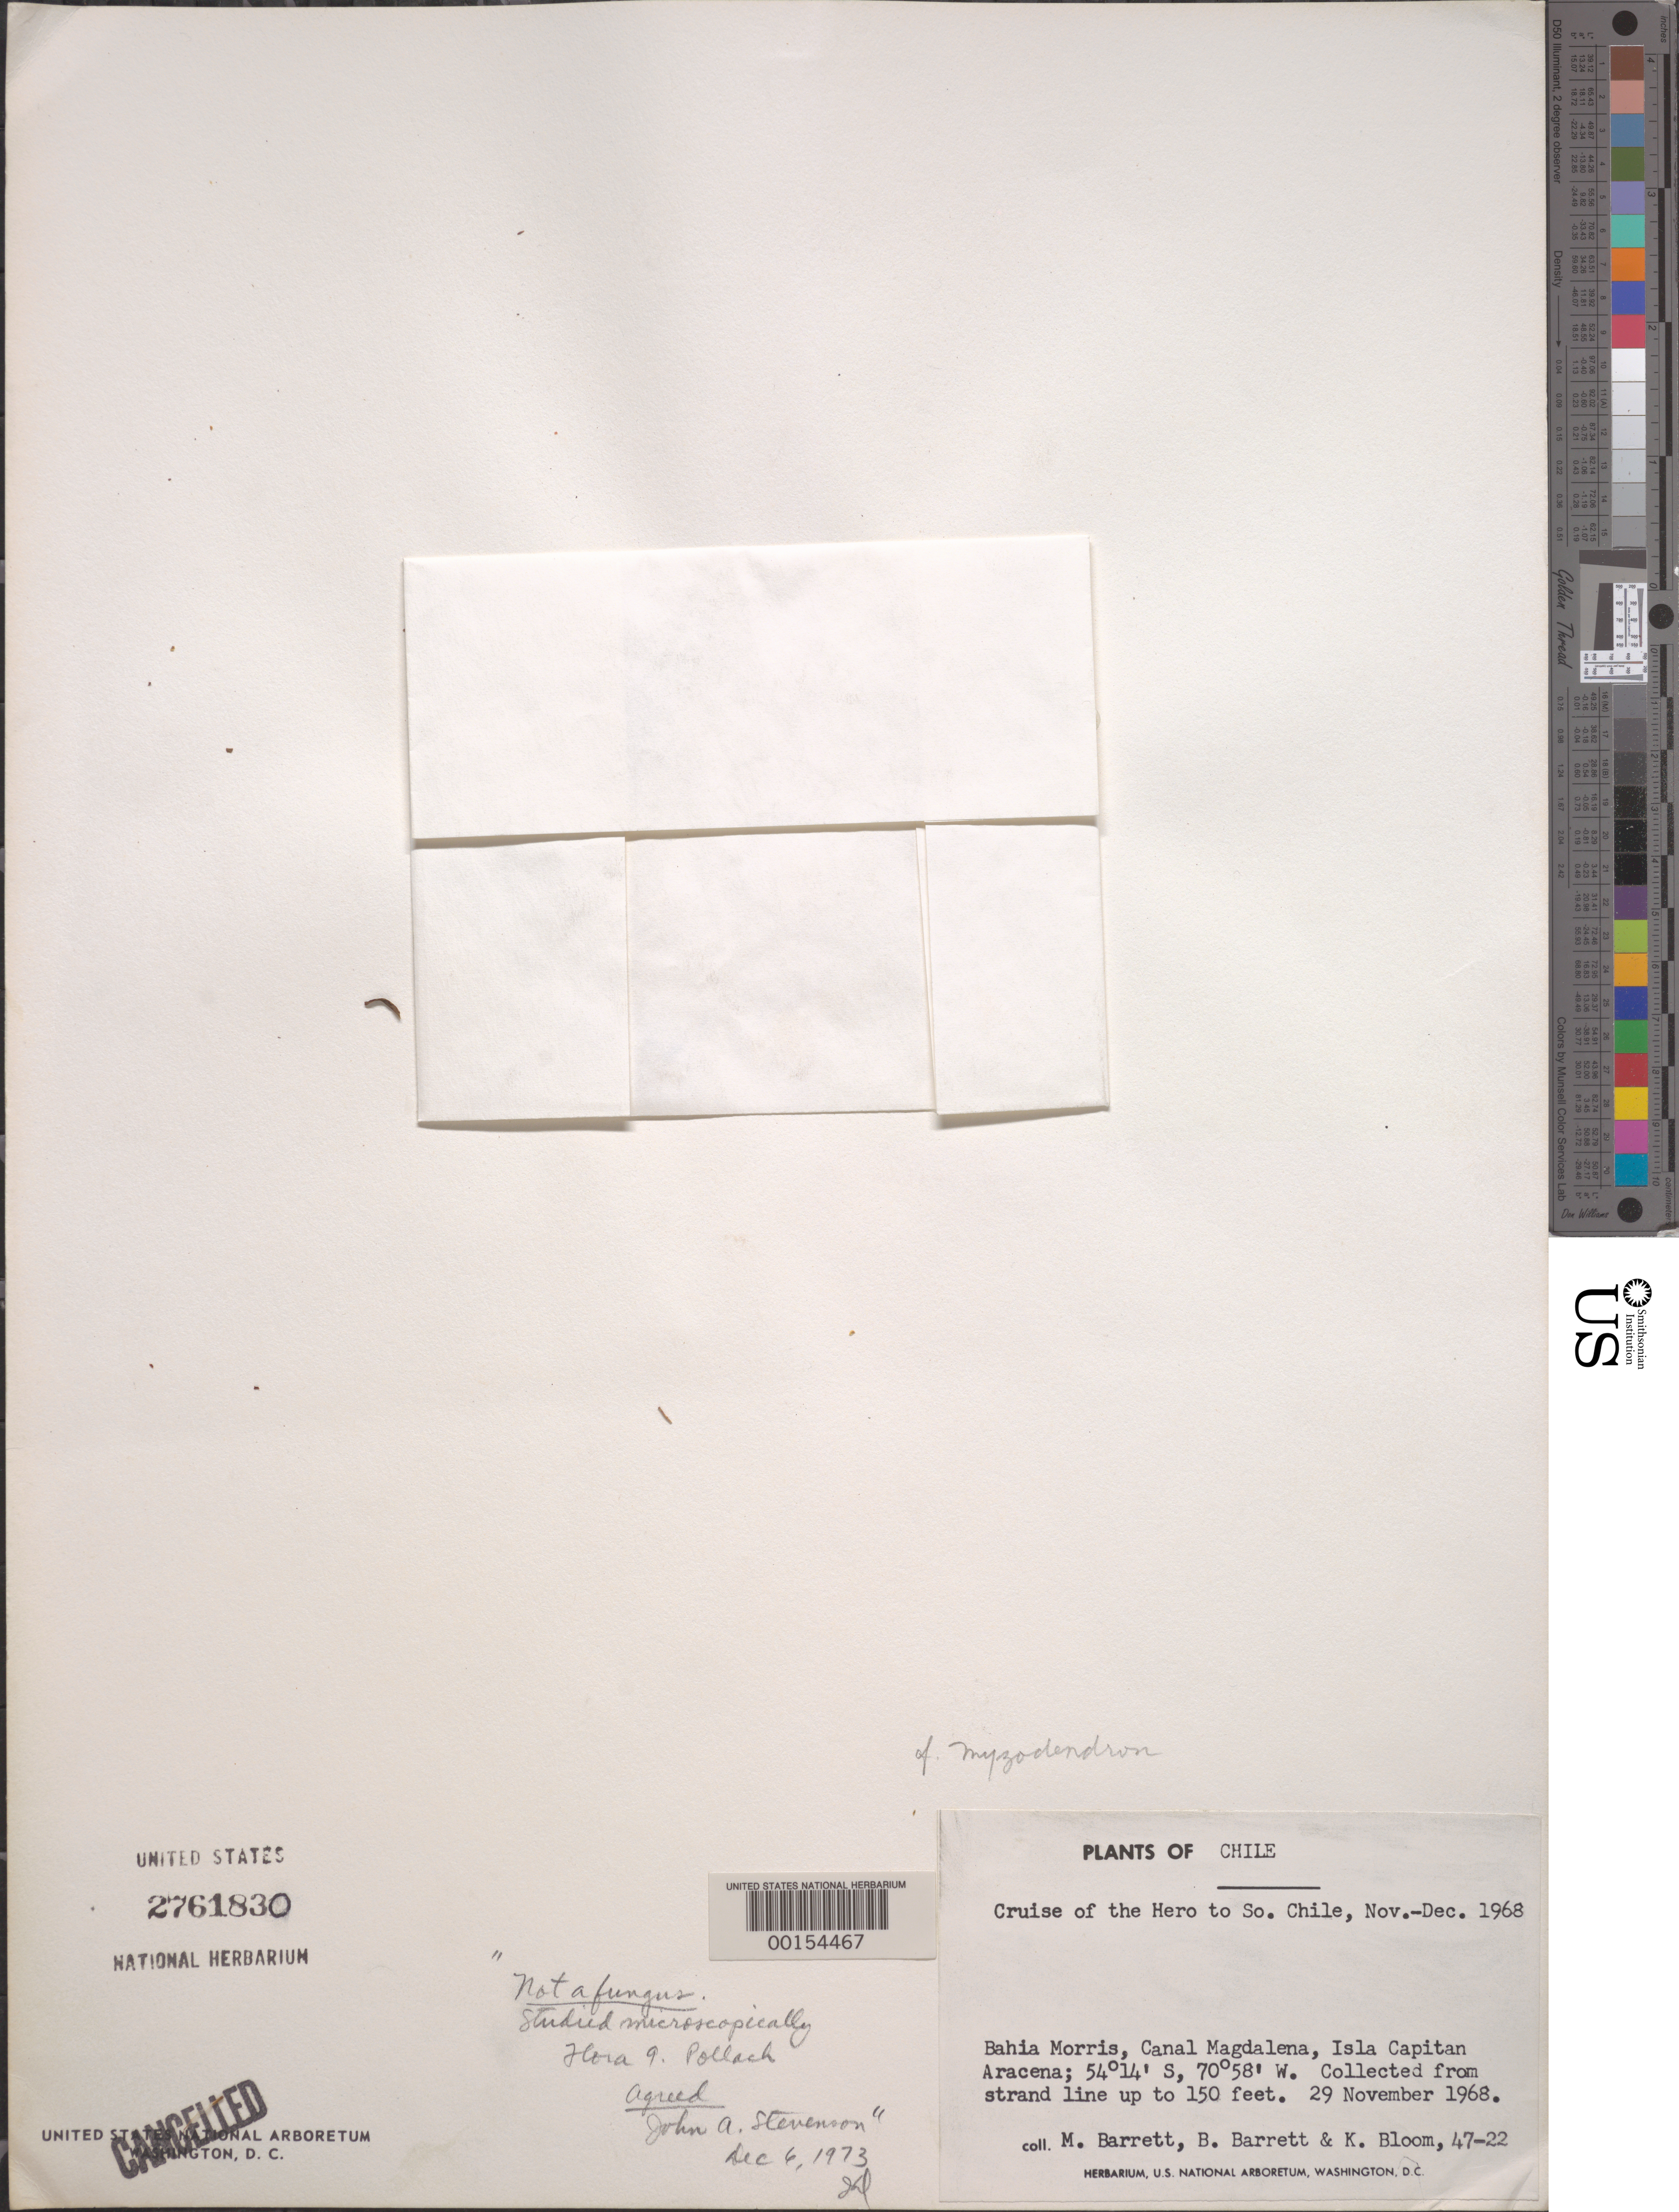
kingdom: Plantae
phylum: Tracheophyta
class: Magnoliopsida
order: Santalales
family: Misodendraceae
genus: Misodendrum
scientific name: Misodendrum sp.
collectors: M. Barrett, B. M. Barrett & K. Bloom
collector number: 47-22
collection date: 1968-11-29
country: Chile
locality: Cruise of the Hero to So. Chile. Bahia Morris, Canal Magdalena, Isla Capitan Aracena.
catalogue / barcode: US 2761830